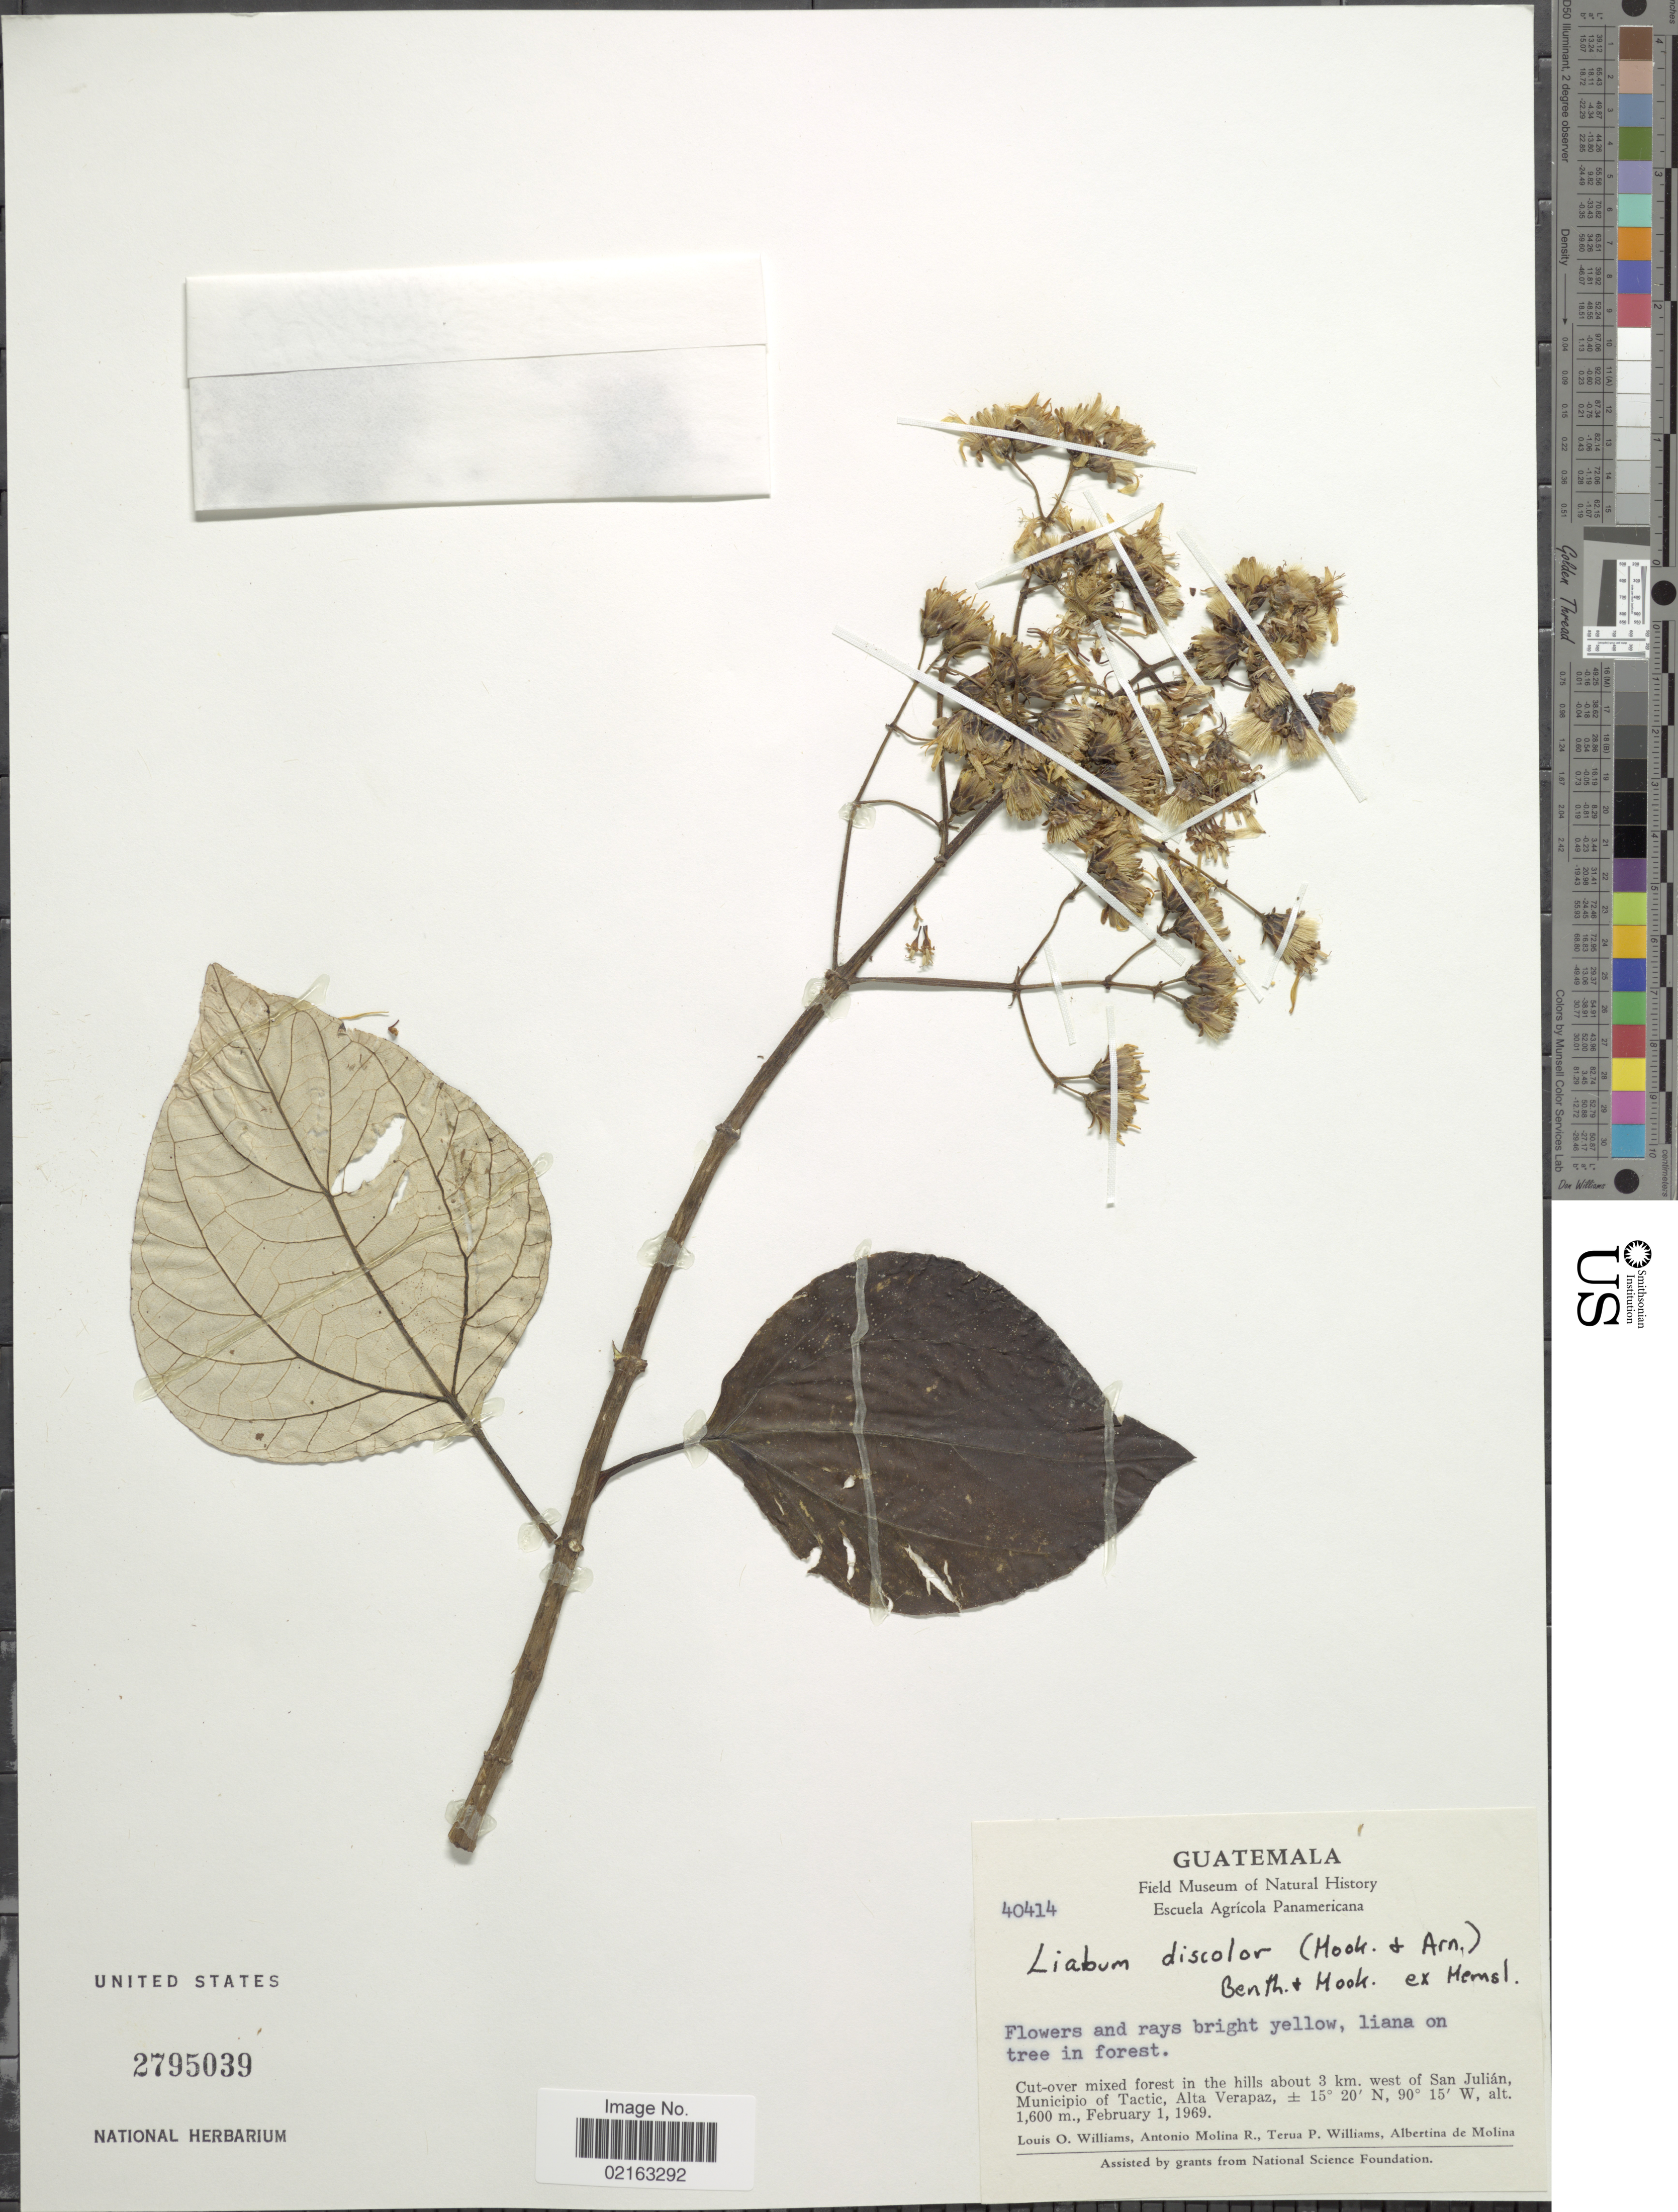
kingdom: Plantae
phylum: Tracheophyta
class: Magnoliopsida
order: Asterales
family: Asteraceae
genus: Sinclairia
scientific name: Sinclairia discolor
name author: Hook. & Arn.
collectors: L. O. Williams, A. Molina R., T. P. Williams & A. R. Molina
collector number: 40414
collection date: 1969-02-01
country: Guatemala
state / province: Alta Verapaz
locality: Cut-over mixed forest in the hills about 3 km. west of San Julián, Municipio of Tactic, Alta Verapaz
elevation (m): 1600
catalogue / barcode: US 2795039